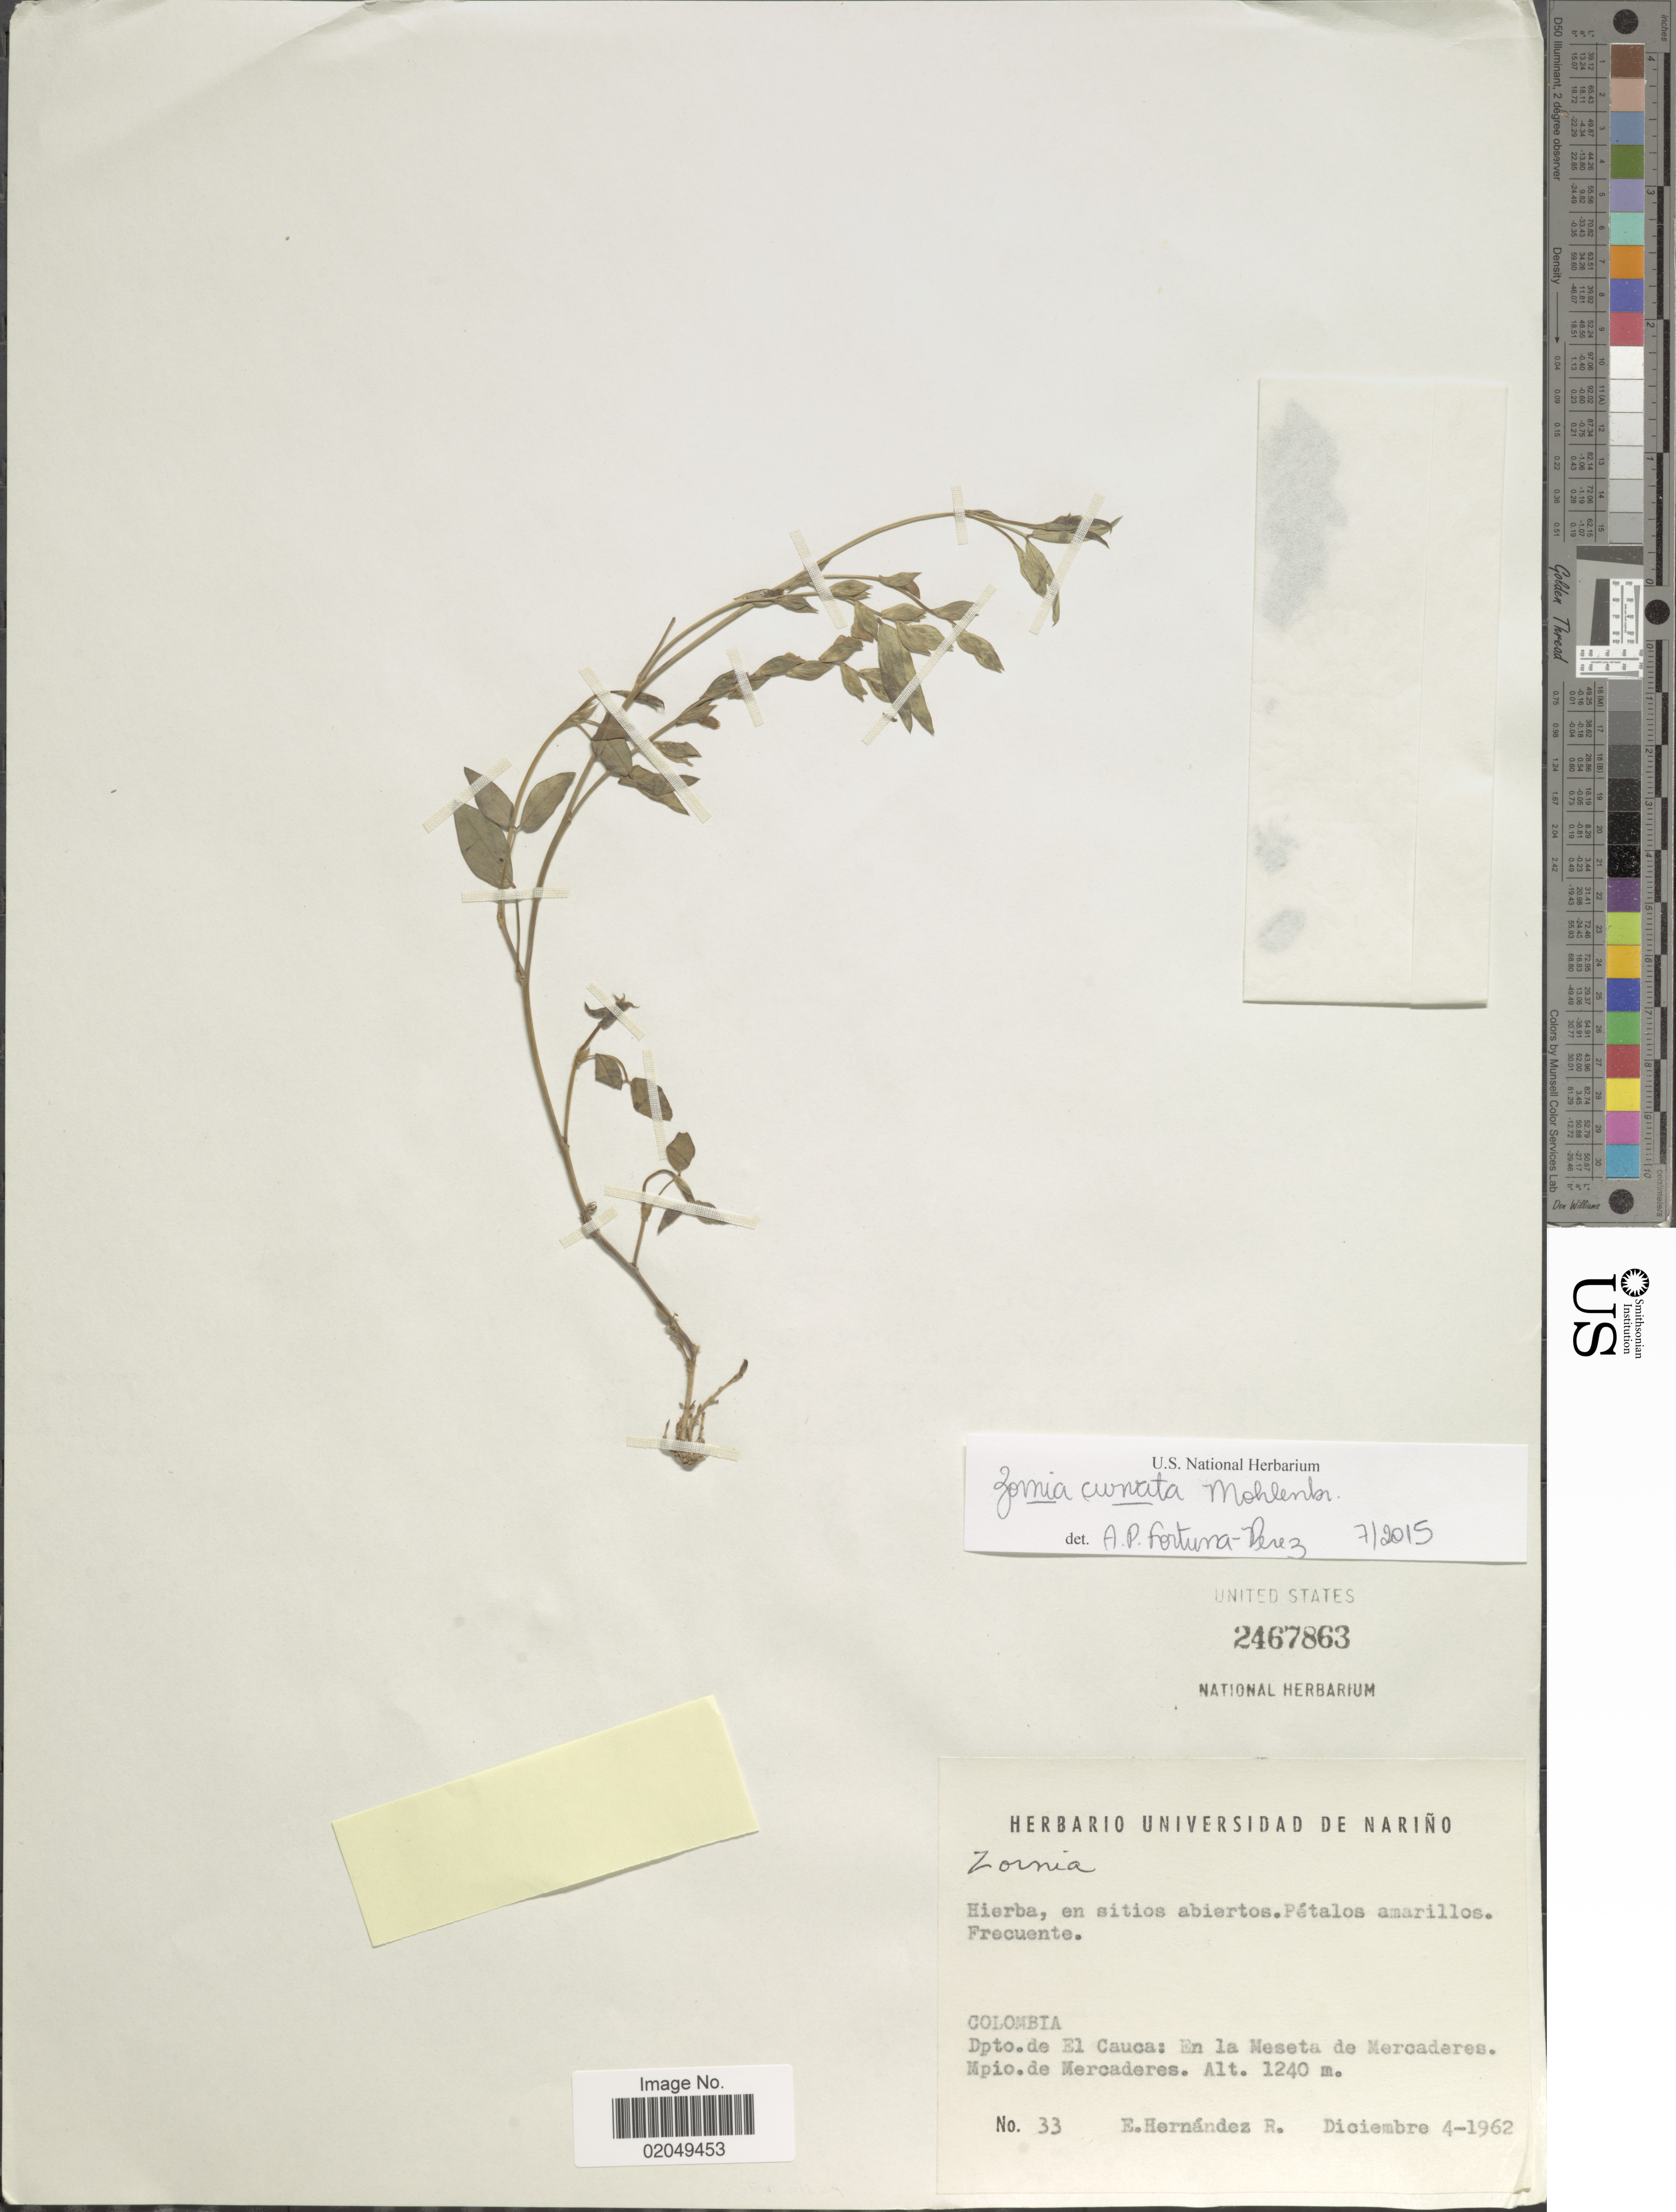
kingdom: Plantae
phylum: Tracheophyta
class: Magnoliopsida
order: Fabales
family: Fabaceae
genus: Zornia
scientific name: Zornia curvata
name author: Mohlenbr.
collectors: E. Hernández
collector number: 33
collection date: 1962-12-04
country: Colombia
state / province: Cauca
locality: Dpto. de El Cauca: En la Meseta de Mercaderes, Mpio. de Mercaderes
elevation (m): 1240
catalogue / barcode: US 2467863